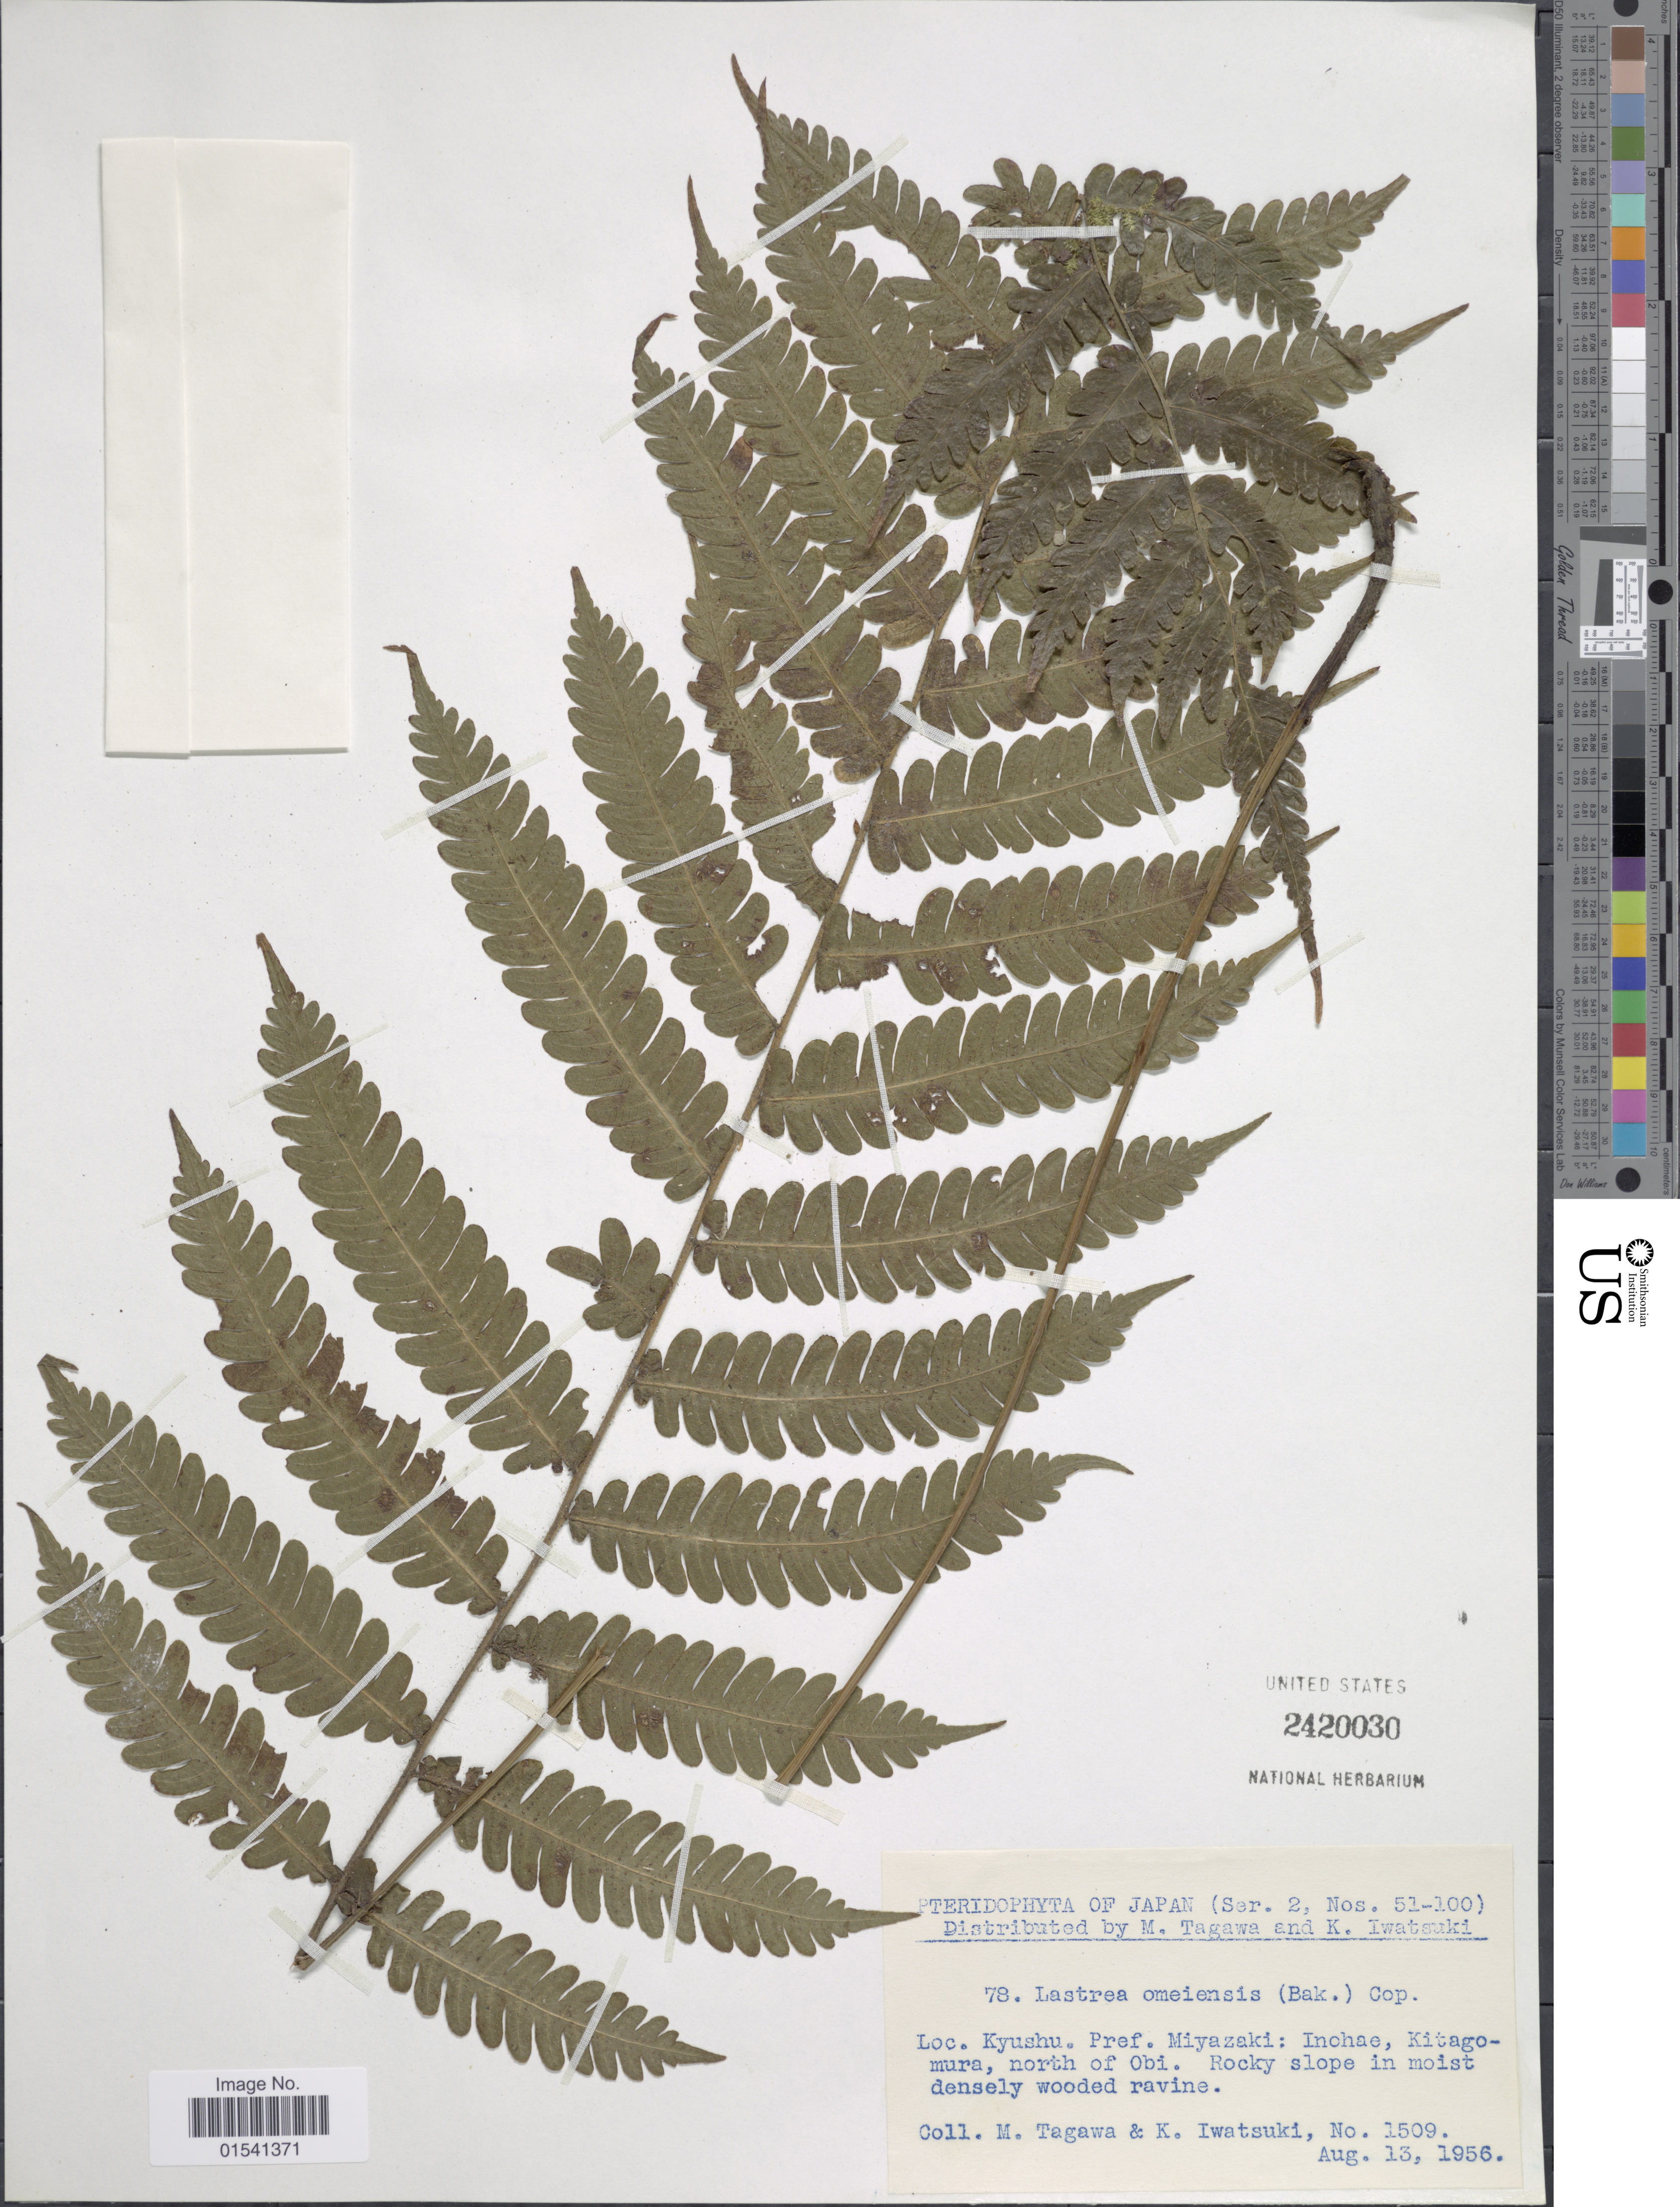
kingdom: Plantae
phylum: Tracheophyta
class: Polypodiopsida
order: Polypodiales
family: Thelypteridaceae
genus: Cyclogramma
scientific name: Cyclogramma omeiensis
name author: (Baker) Tagawa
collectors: M. Tagawa & K. Iwatsuki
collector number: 1509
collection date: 1956-08-13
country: Japan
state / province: Miyazaki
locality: Kyushu Pref. Miyazaki: Inohae, Kitagomura, north of obi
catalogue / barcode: US 2420030